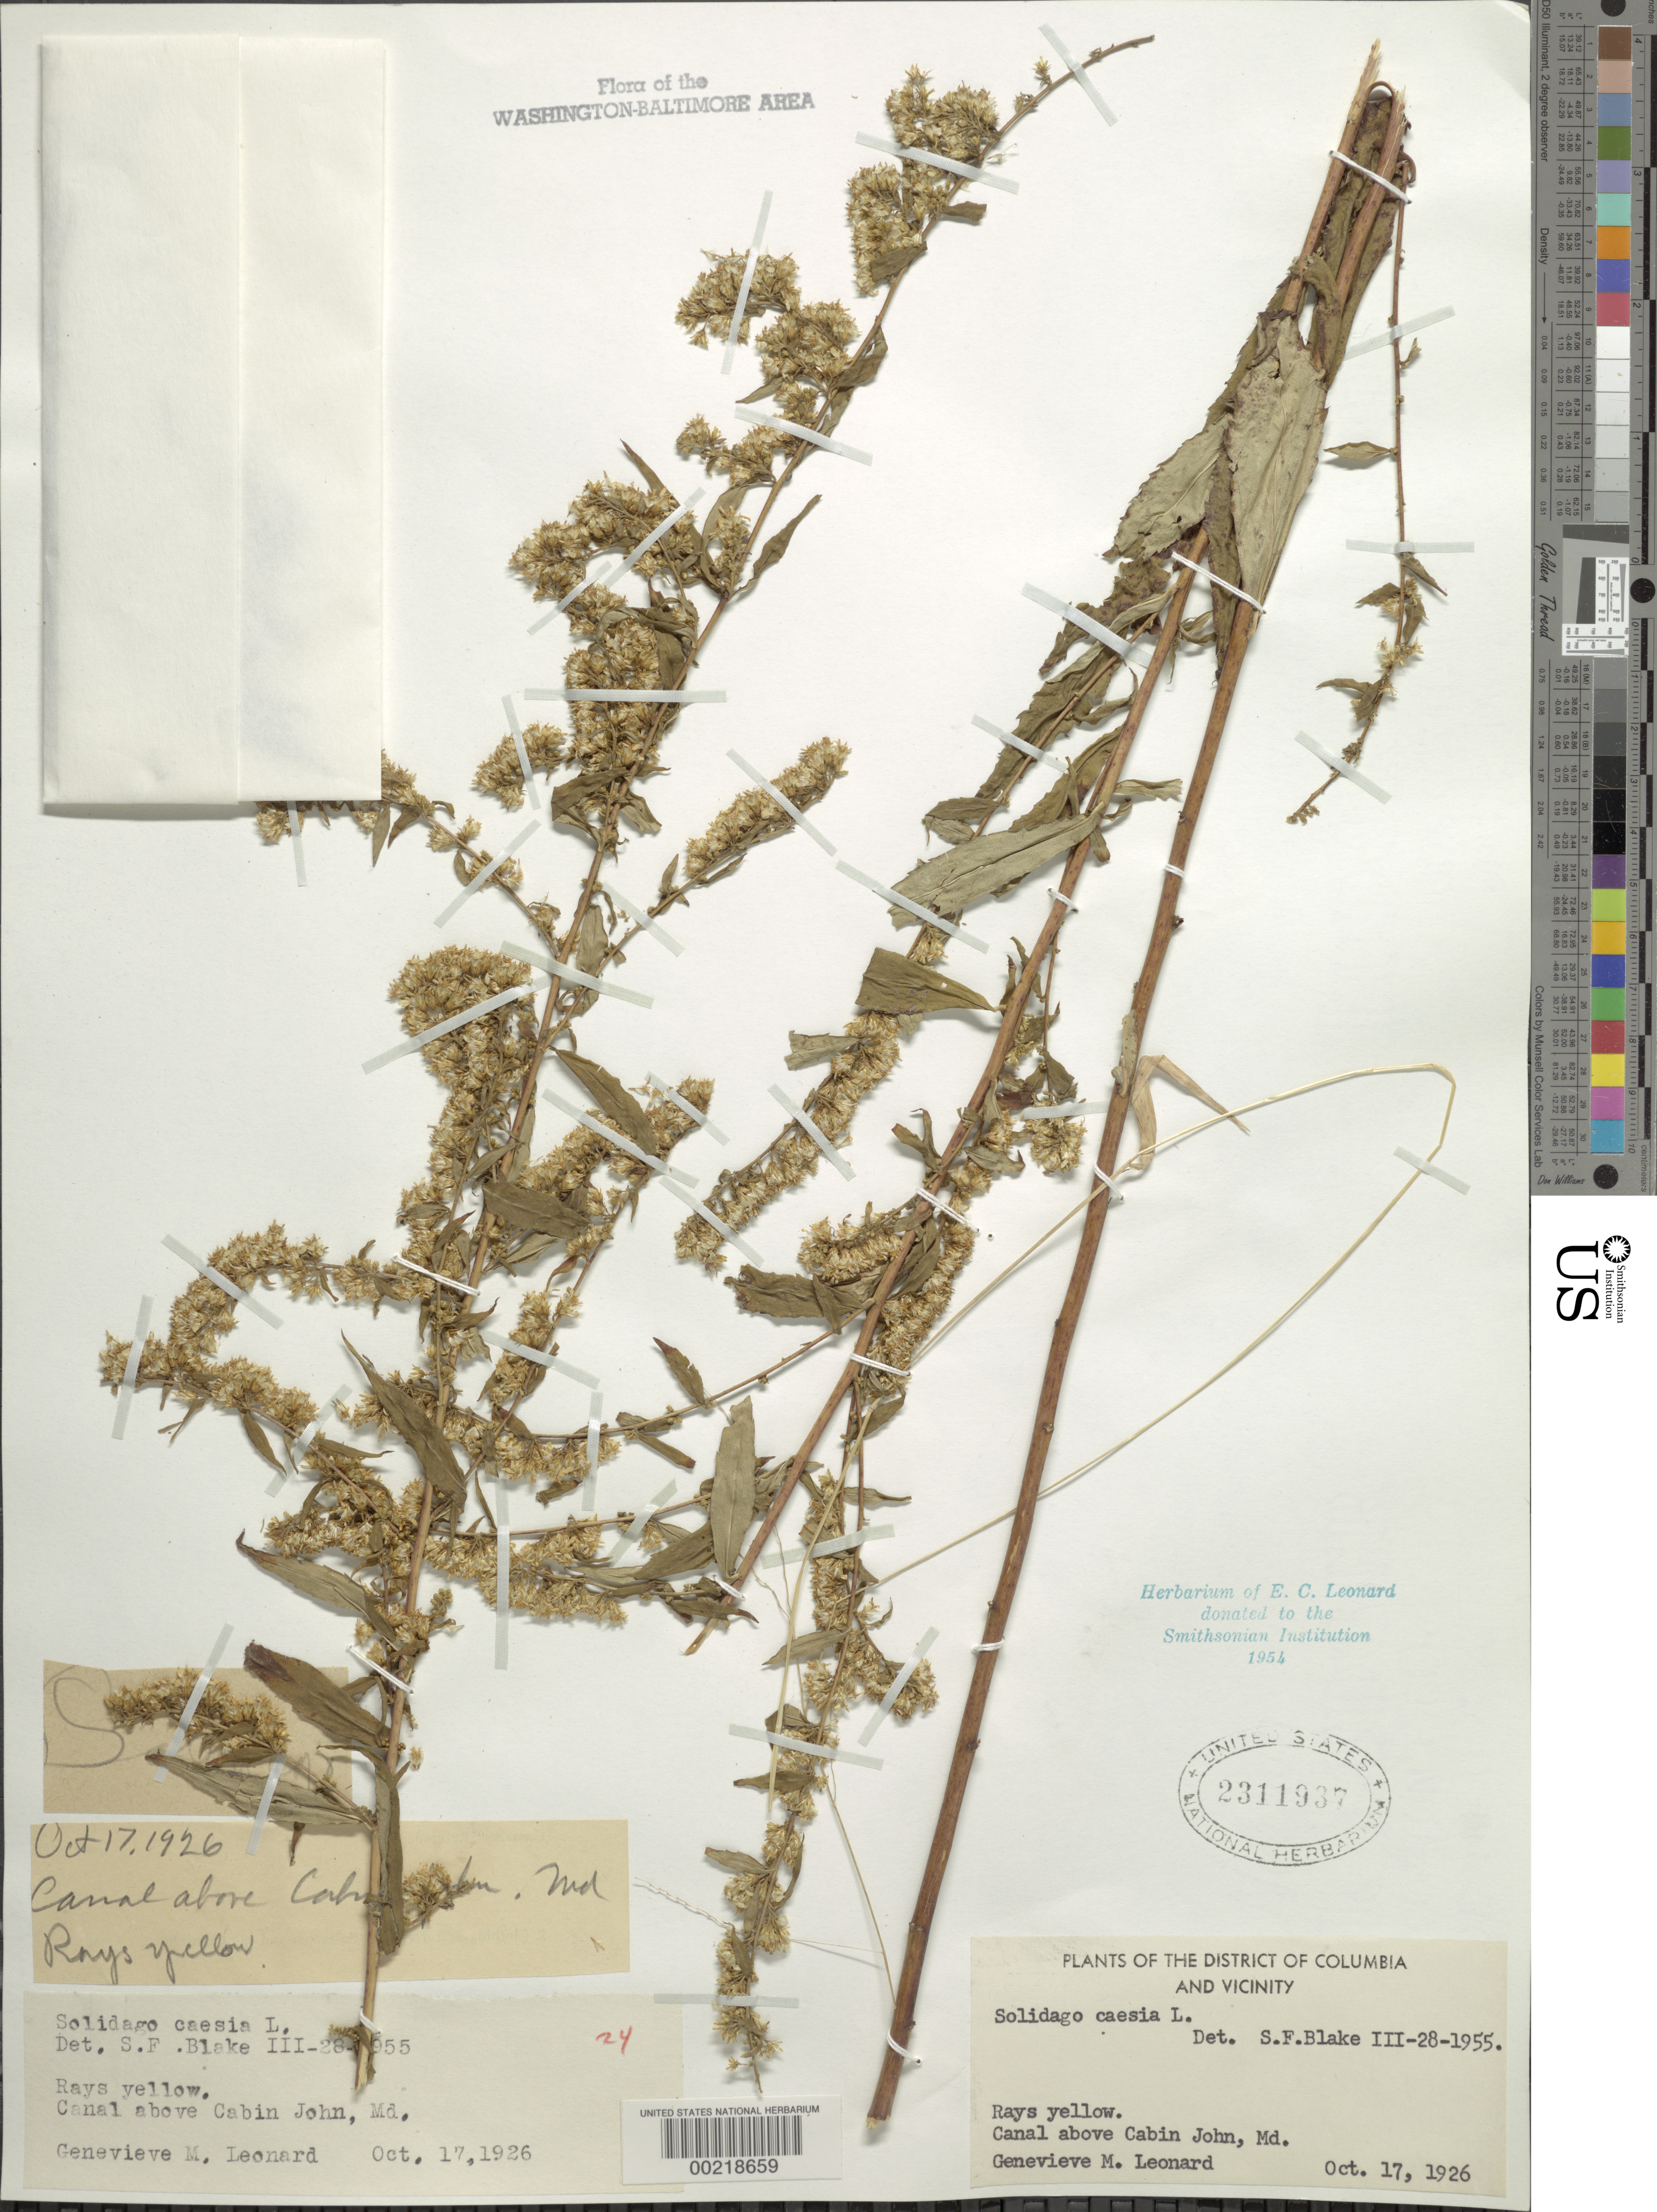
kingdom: Plantae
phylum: Tracheophyta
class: Magnoliopsida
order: Asterales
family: Asteraceae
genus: Solidago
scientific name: Solidago caesia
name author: L.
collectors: E. C. Leonard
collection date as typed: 17 Oct 1926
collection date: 1926-10-17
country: United States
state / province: Maryland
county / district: Montgomery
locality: Canal above Cabin John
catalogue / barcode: US 2311937